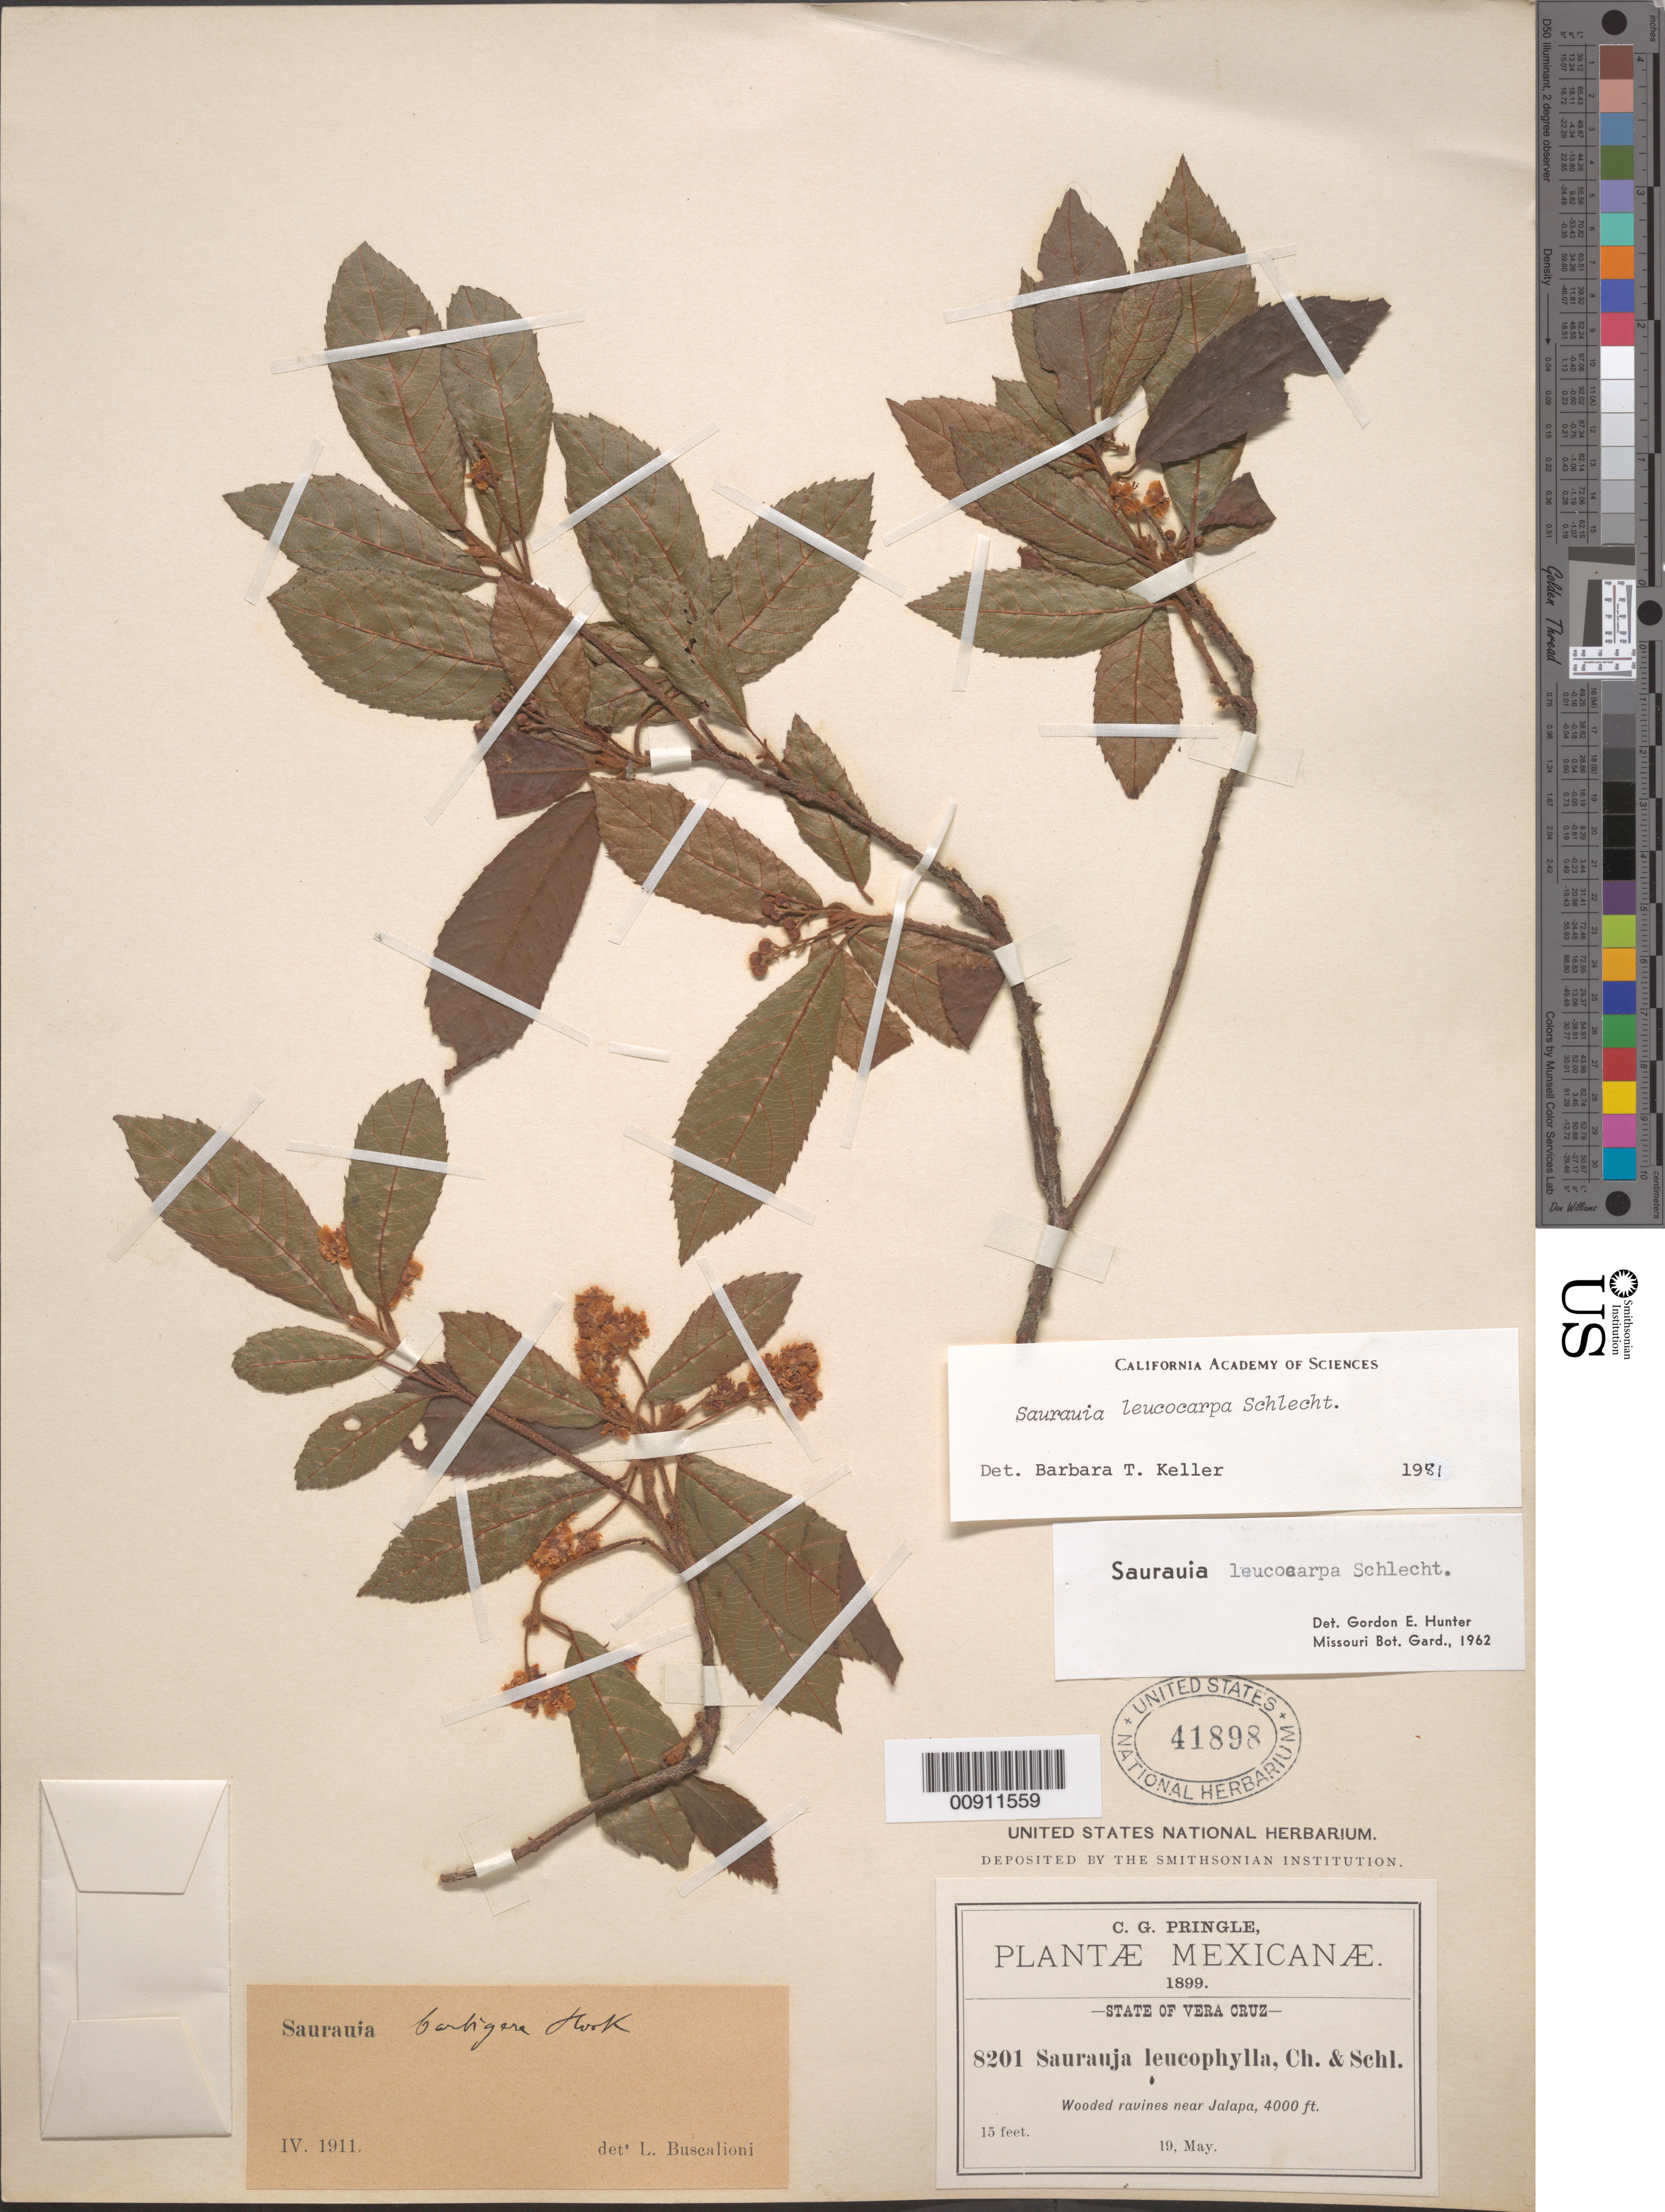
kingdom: Plantae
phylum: Tracheophyta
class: Magnoliopsida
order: Ericales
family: Actinidiaceae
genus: Saurauia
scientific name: Saurauia leucocarpa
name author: Schltdl.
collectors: C. G. Pringle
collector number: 8201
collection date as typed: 19 May 1899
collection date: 1899-05-19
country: Mexico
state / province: Veracruz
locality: Near Jalapa, State of Veracruz.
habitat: Wooded ravines.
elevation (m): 1219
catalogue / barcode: US 41898